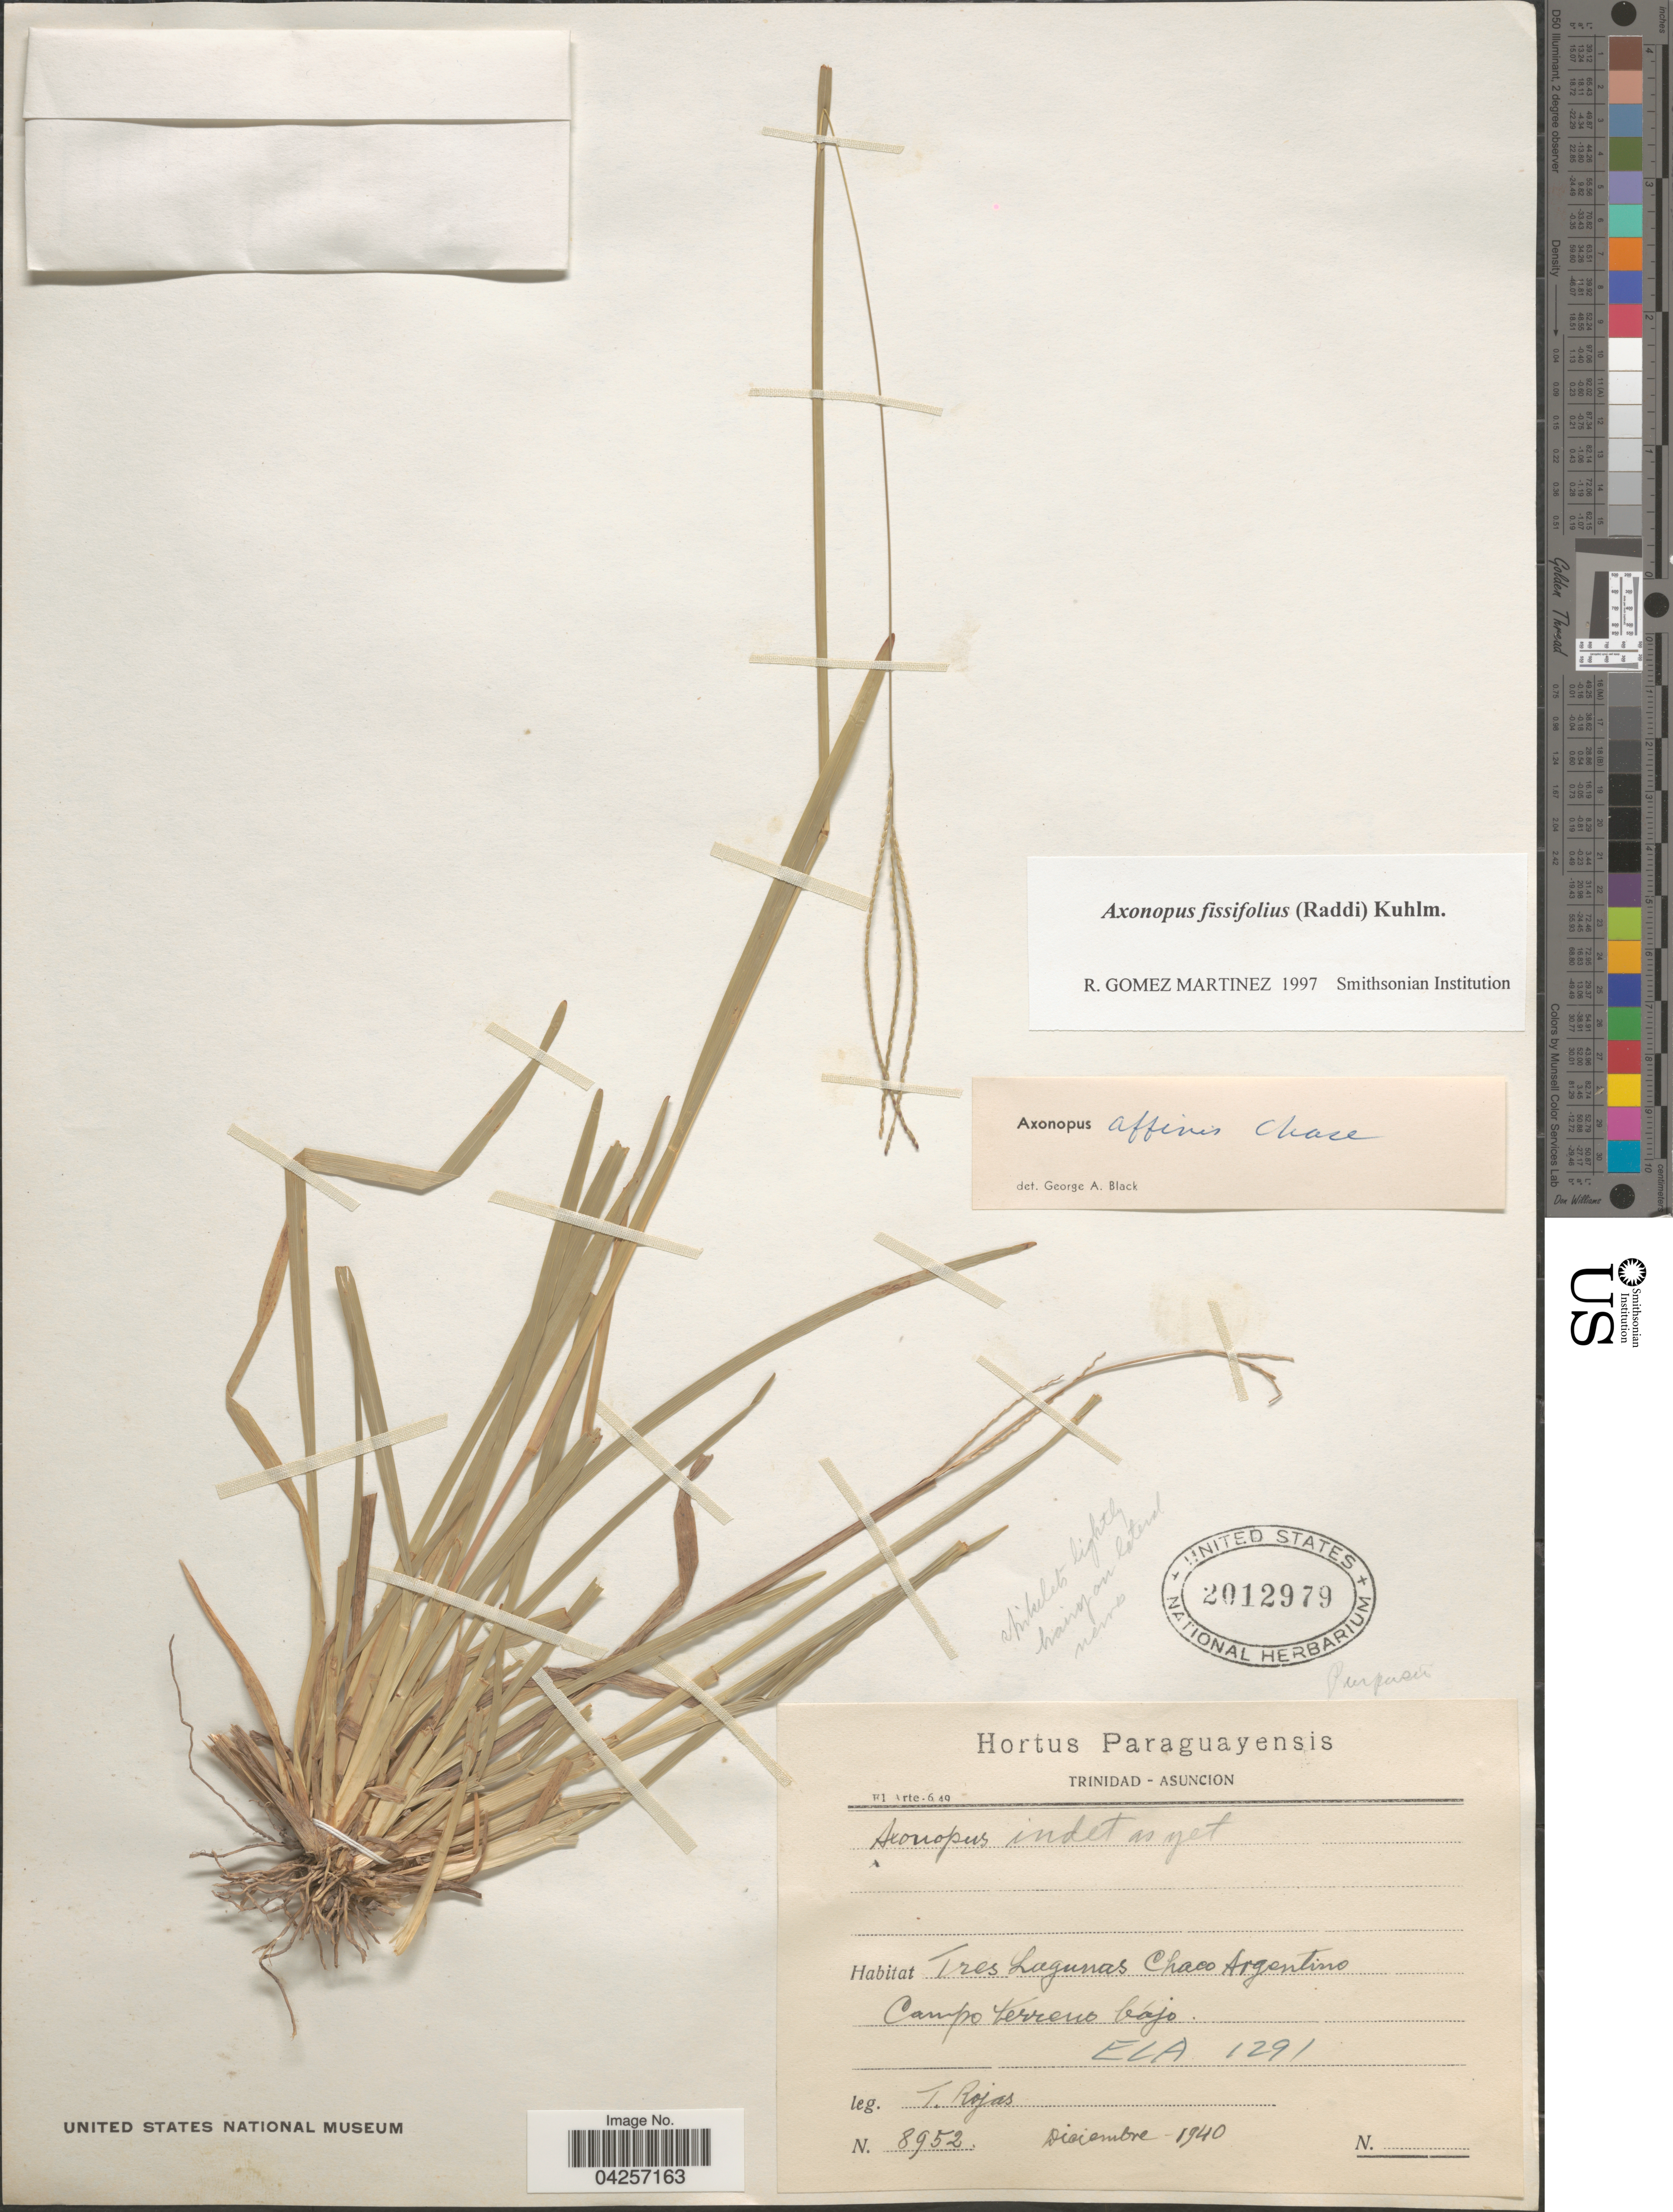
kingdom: Plantae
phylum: Tracheophyta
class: Liliopsida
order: Poales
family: Poaceae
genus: Axonopus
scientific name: Axonopus fissifolius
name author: (Raddi) Kuhlm.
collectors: T. Rojas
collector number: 8952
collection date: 1940-12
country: Argentina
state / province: Chaco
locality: Tres Lagunas. Campo terreno bájo.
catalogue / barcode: US 2012979